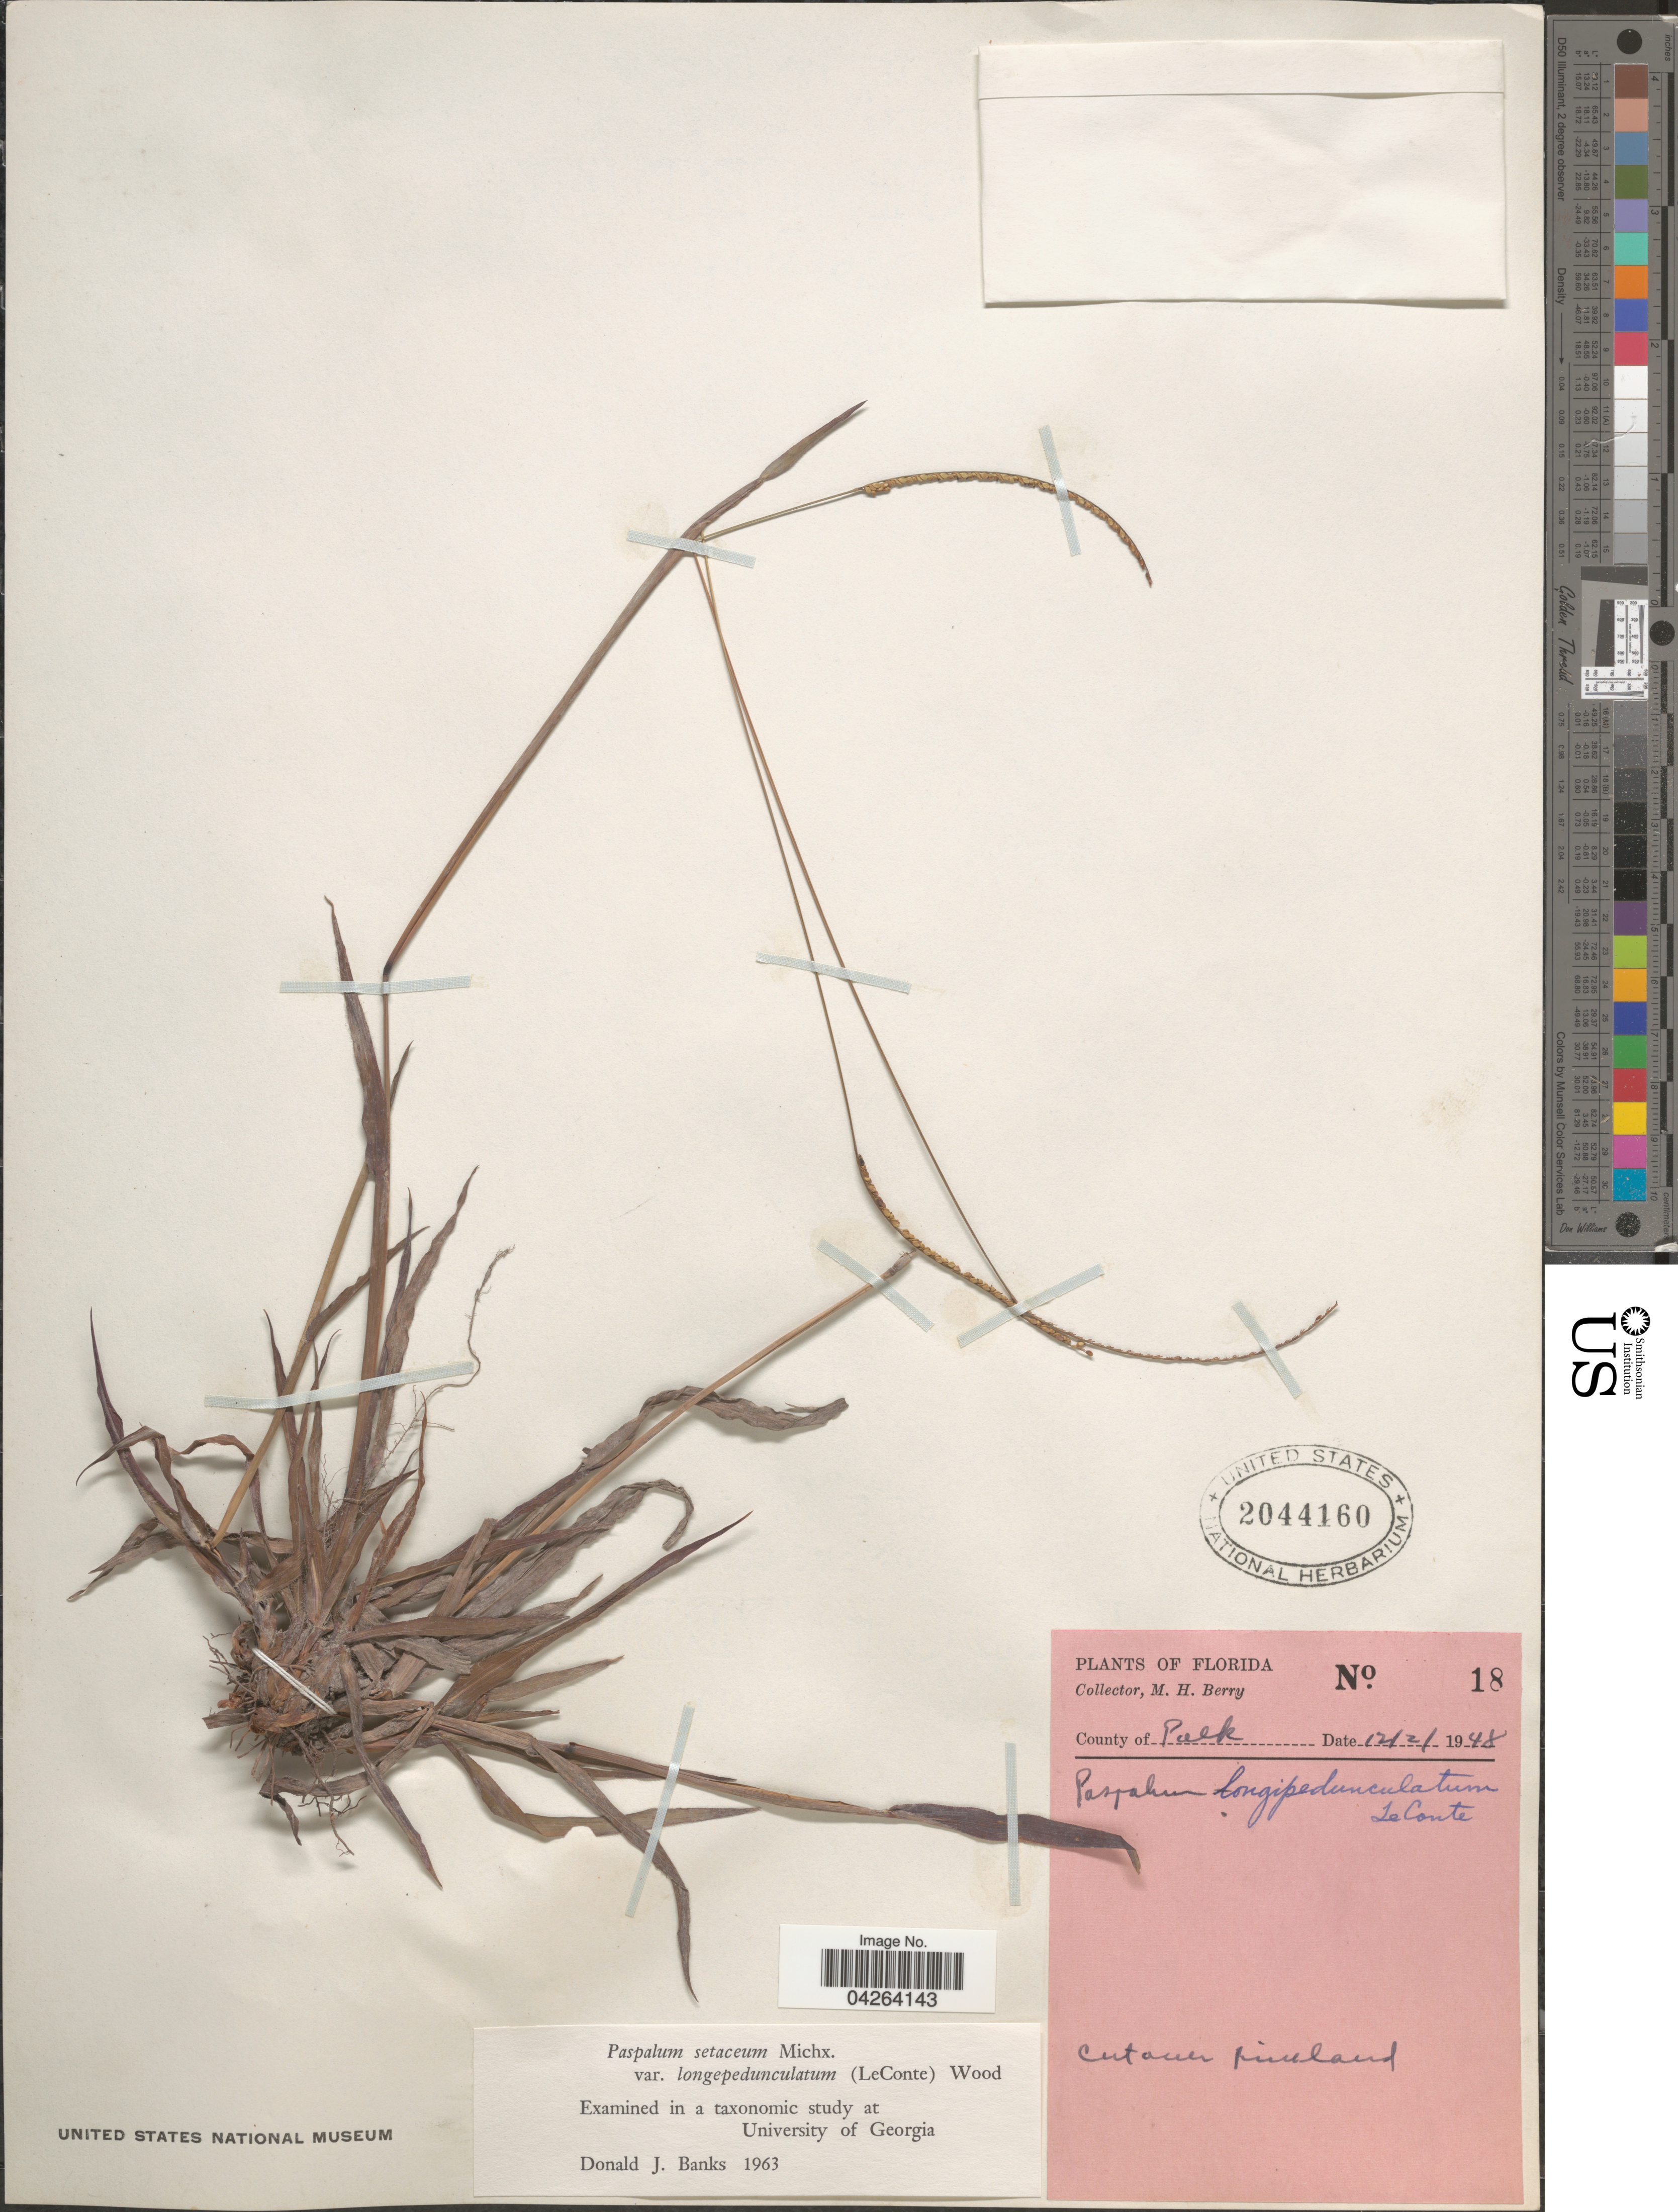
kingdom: Plantae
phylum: Tracheophyta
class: Liliopsida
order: Poales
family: Poaceae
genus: Paspalum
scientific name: Paspalum setaceum var. longipedunculatum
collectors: M. Berry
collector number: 18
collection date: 1948-12-02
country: United States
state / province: Florida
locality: County of Polk.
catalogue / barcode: US 2044160